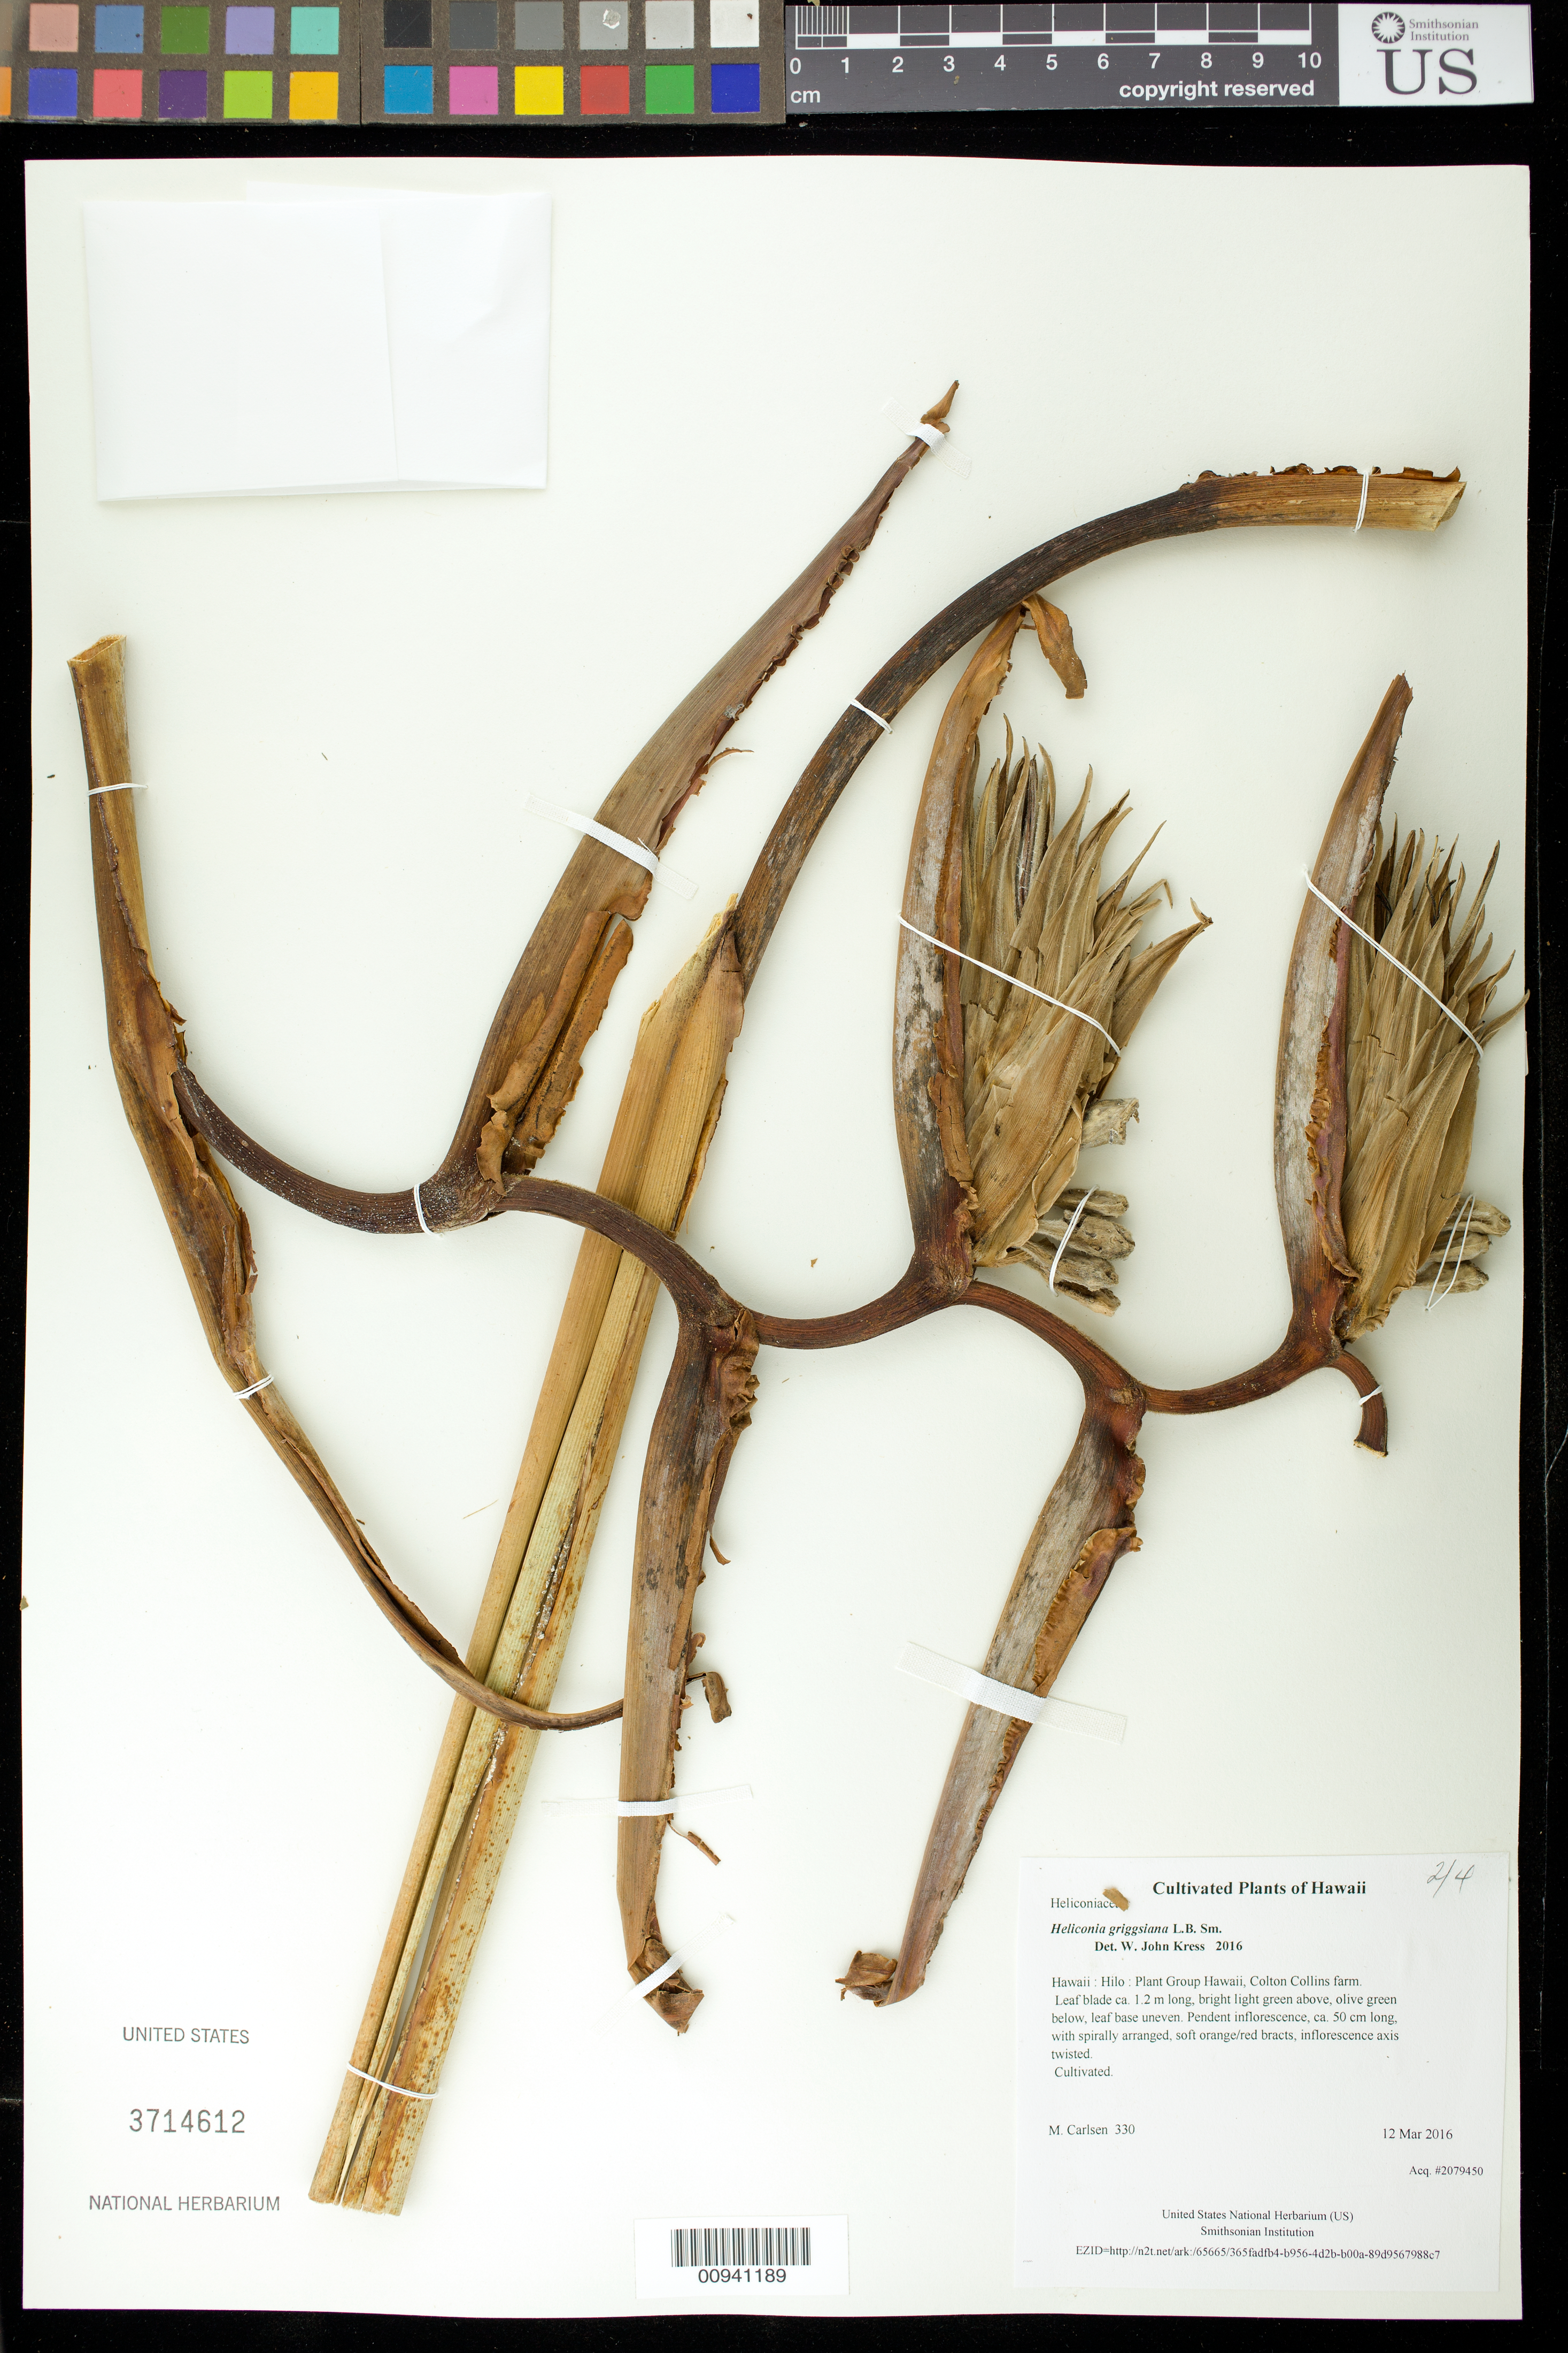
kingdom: Plantae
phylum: Tracheophyta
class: Liliopsida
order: Zingiberales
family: Heliconiaceae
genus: Heliconia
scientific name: Heliconia griggsiana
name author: L.B. Sm.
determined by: Kress, W. J., (US), Smithsonian Institution - National Museum of Natural History (UNITED STATES)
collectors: M. M. Carlsen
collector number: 330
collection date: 2016-03-12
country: United States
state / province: Hawaii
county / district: Hawaii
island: Hawaii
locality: Plant Group Hawaii, Colton Collins farm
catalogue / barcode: US 3714612